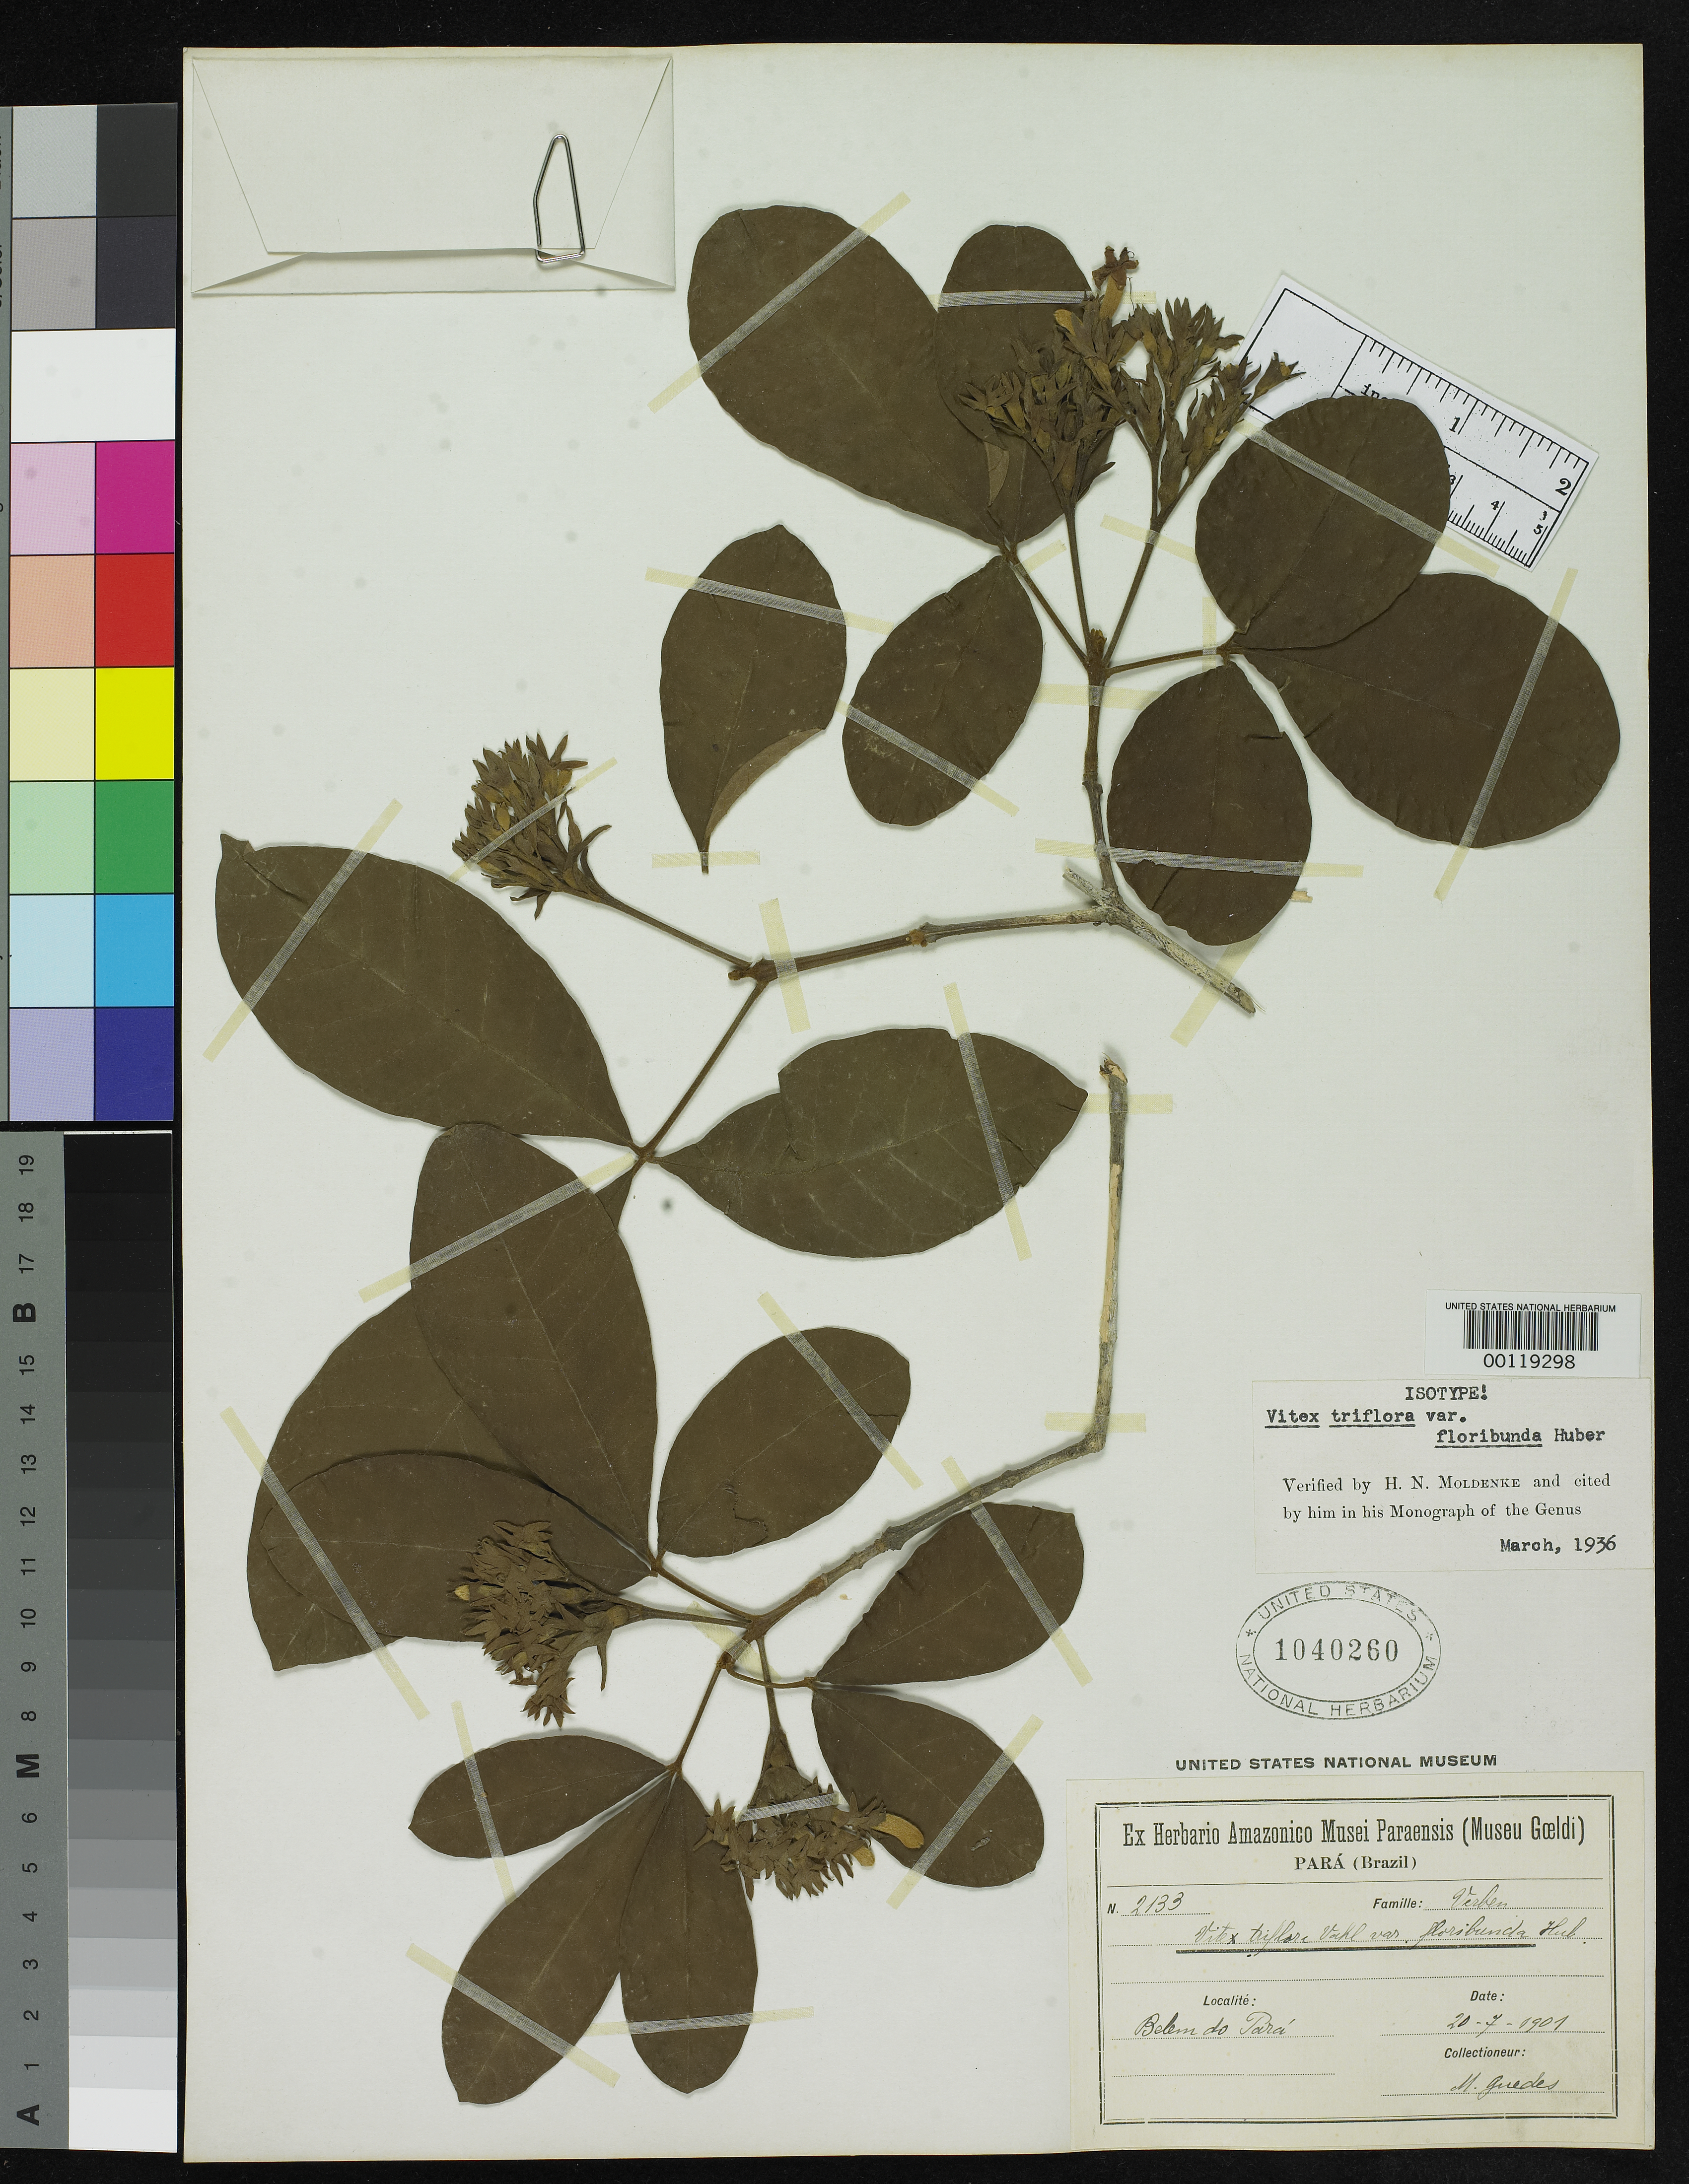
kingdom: Plantae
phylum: Tracheophyta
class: Magnoliopsida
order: Lamiales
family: Lamiaceae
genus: Vitex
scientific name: Vitex triflora var. floribunda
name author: Huber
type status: Isotype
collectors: M. Guedes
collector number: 2133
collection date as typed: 20 Jul 1907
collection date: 1907-07-20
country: Brazil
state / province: Pará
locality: Belem.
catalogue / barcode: US 1040260